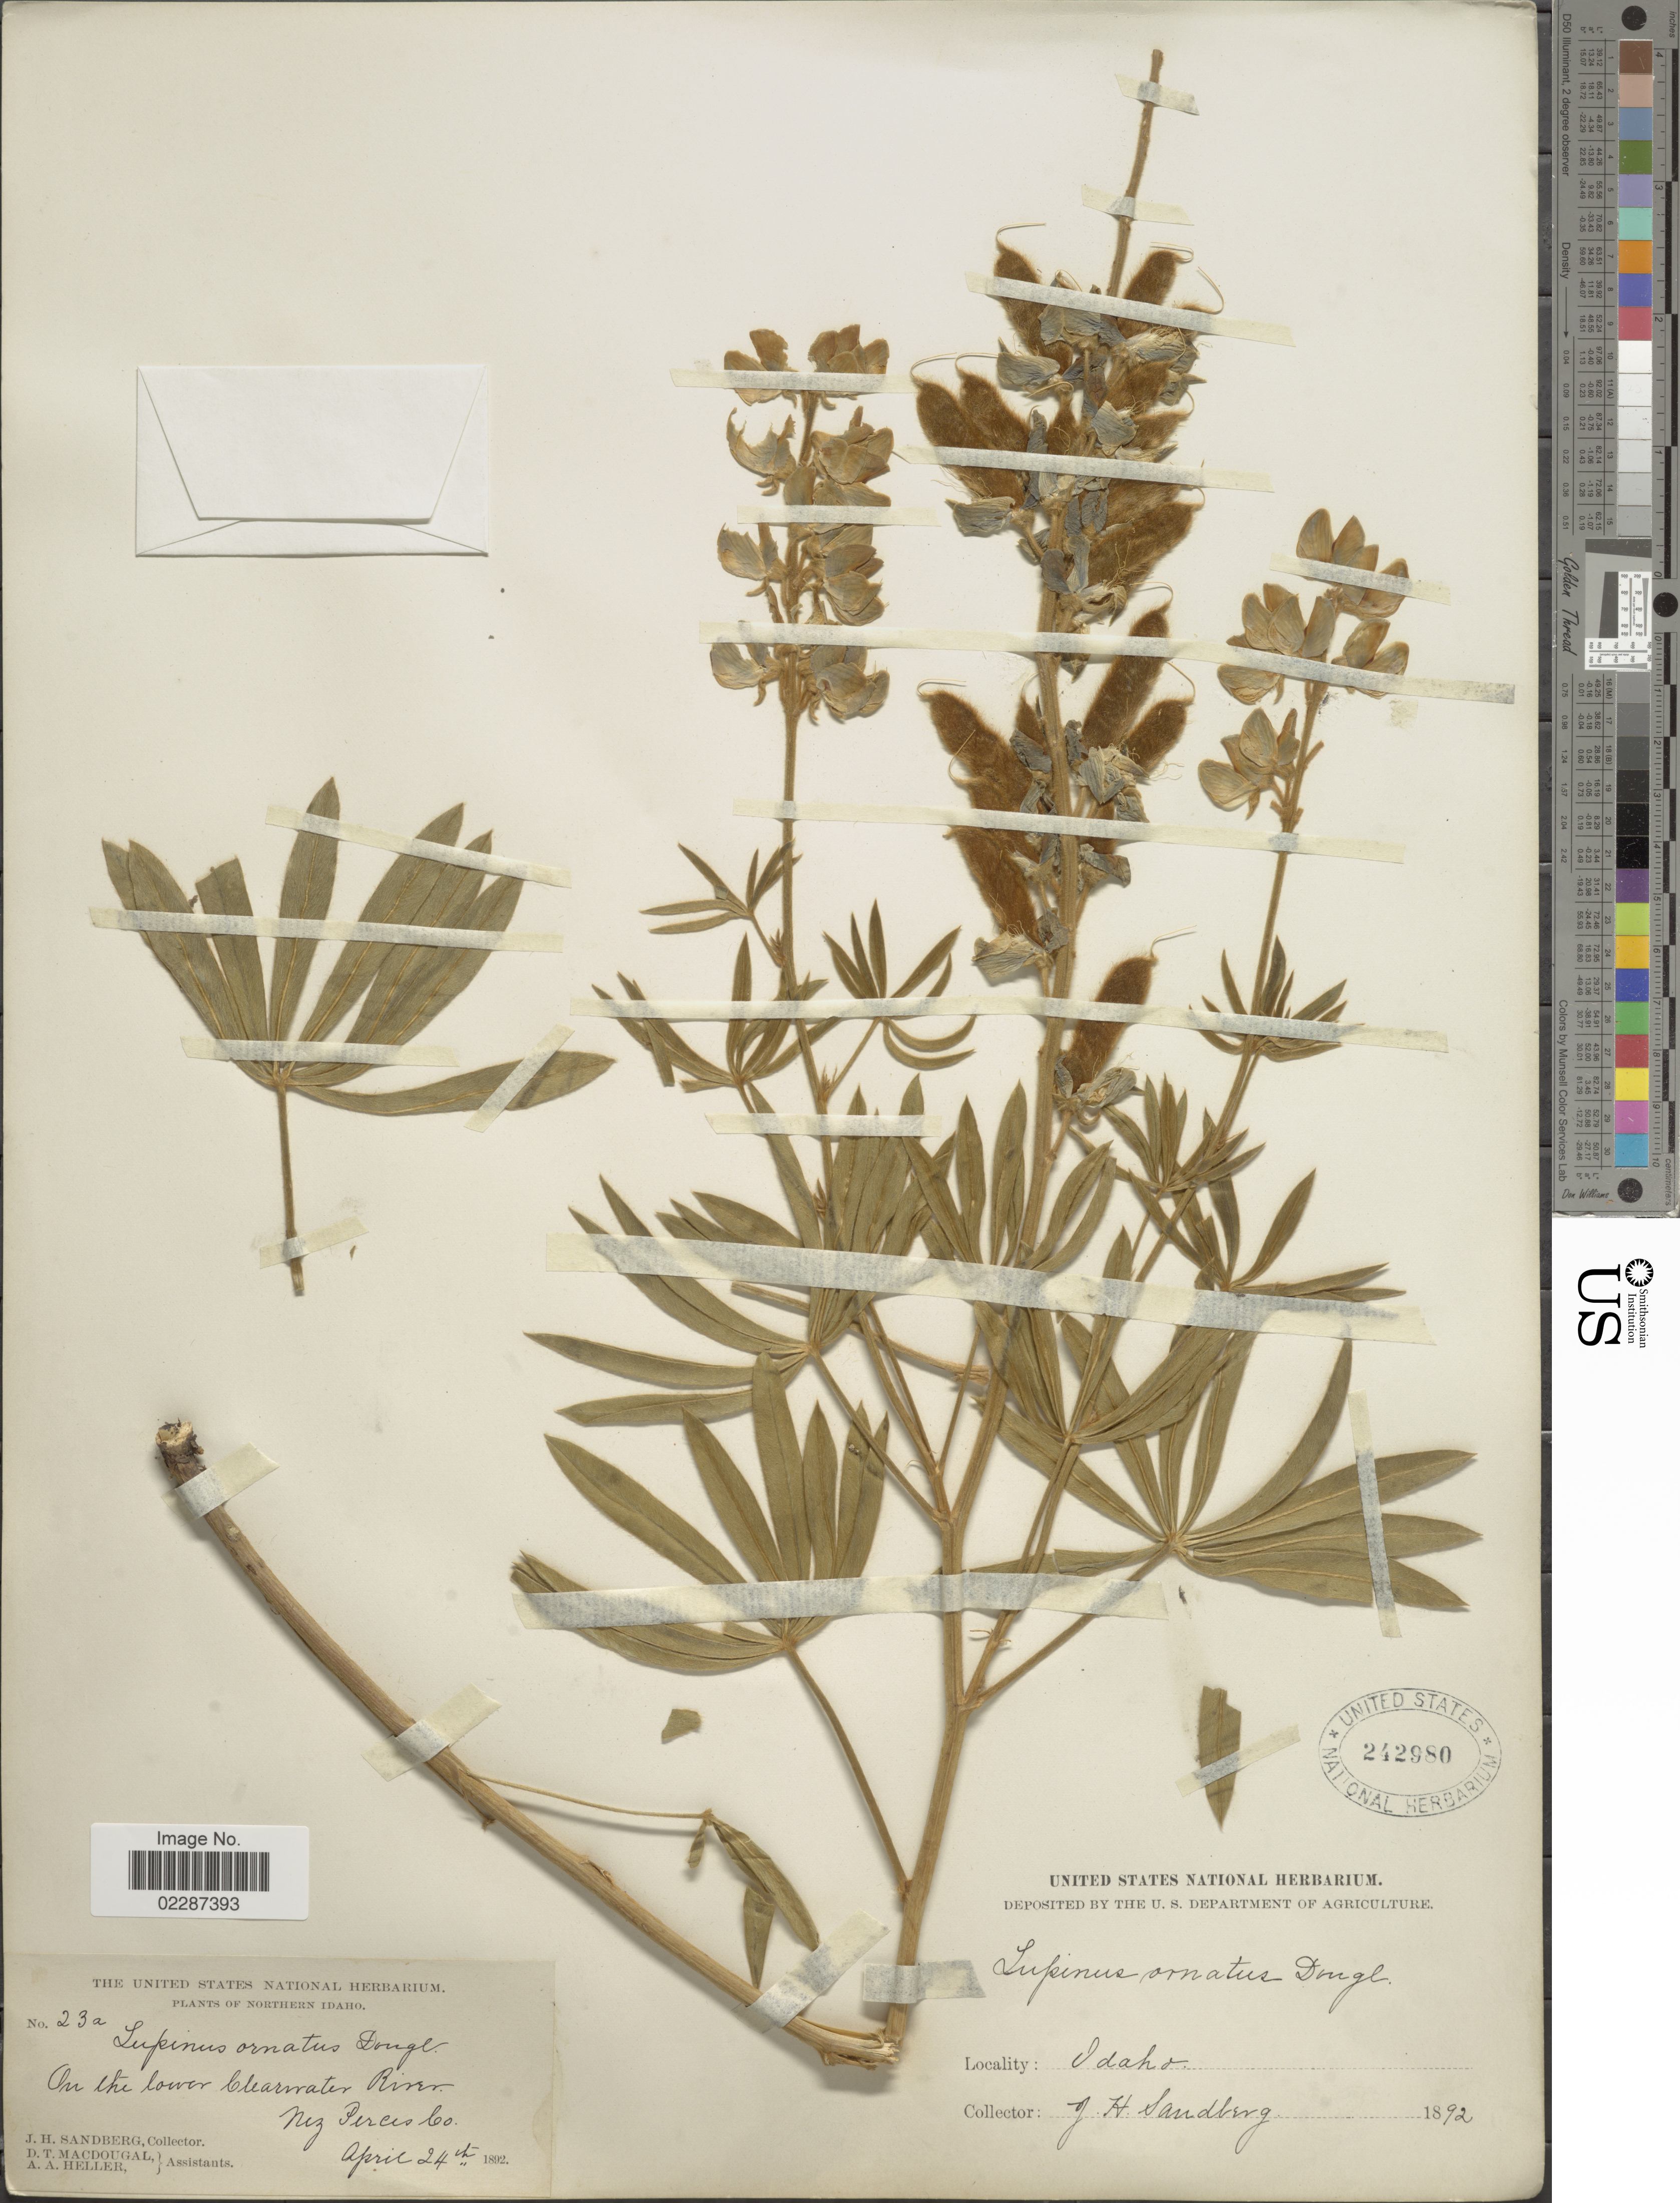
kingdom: Plantae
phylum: Tracheophyta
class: Magnoliopsida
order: Fabales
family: Fabaceae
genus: Lupinus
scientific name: Lupinus sericeus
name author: Pursh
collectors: J. H. Sandberg, D. T. MacDougal & A. A. Heller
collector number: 23a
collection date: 1892-04-24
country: United States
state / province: Idaho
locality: Northern Idaho, On the lower Clearwater River, Nez Perces Co.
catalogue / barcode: US 242980